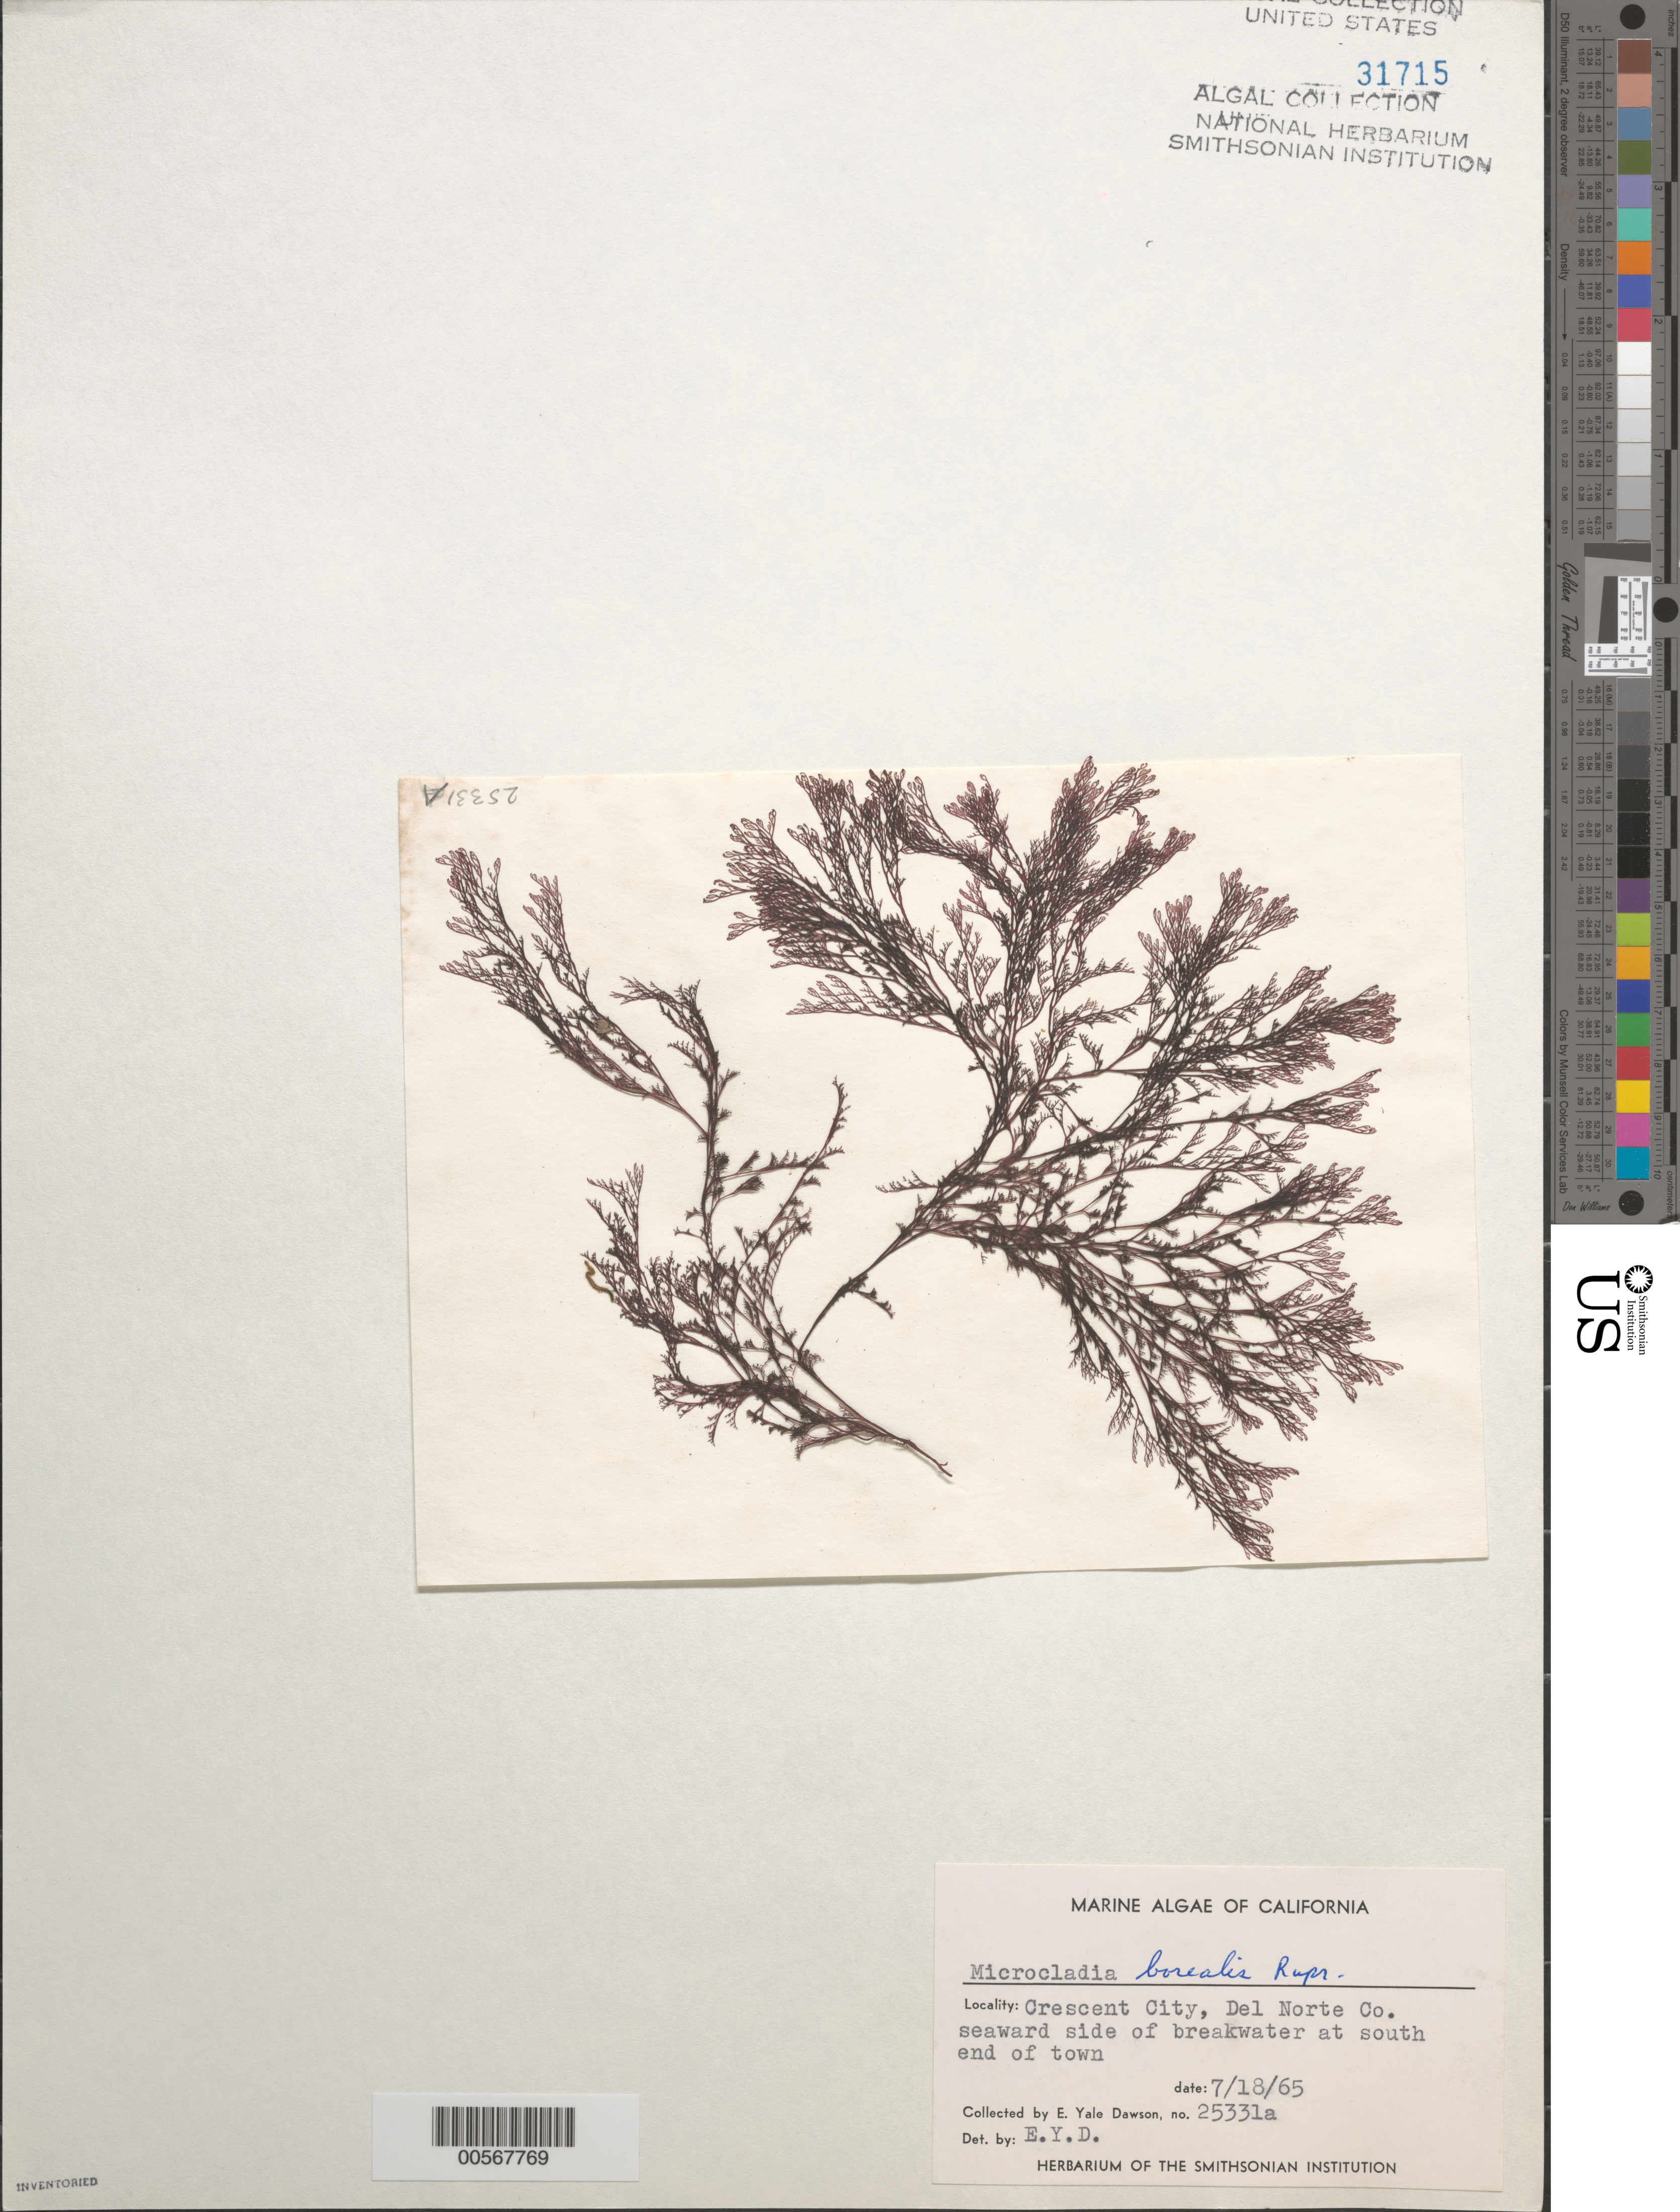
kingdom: Plantae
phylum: Rhodophyta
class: Florideophyceae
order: Ceramiales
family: Ceramiaceae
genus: Microcladia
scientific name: Microcladia borealis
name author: Rupr.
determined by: Dawson, E. Y.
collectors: E. Y. Dawson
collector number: EYD 25331a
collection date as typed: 18 Jul 1965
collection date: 1965-07-18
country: United States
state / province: California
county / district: Del Norte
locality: Crescent City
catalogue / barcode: US 31715